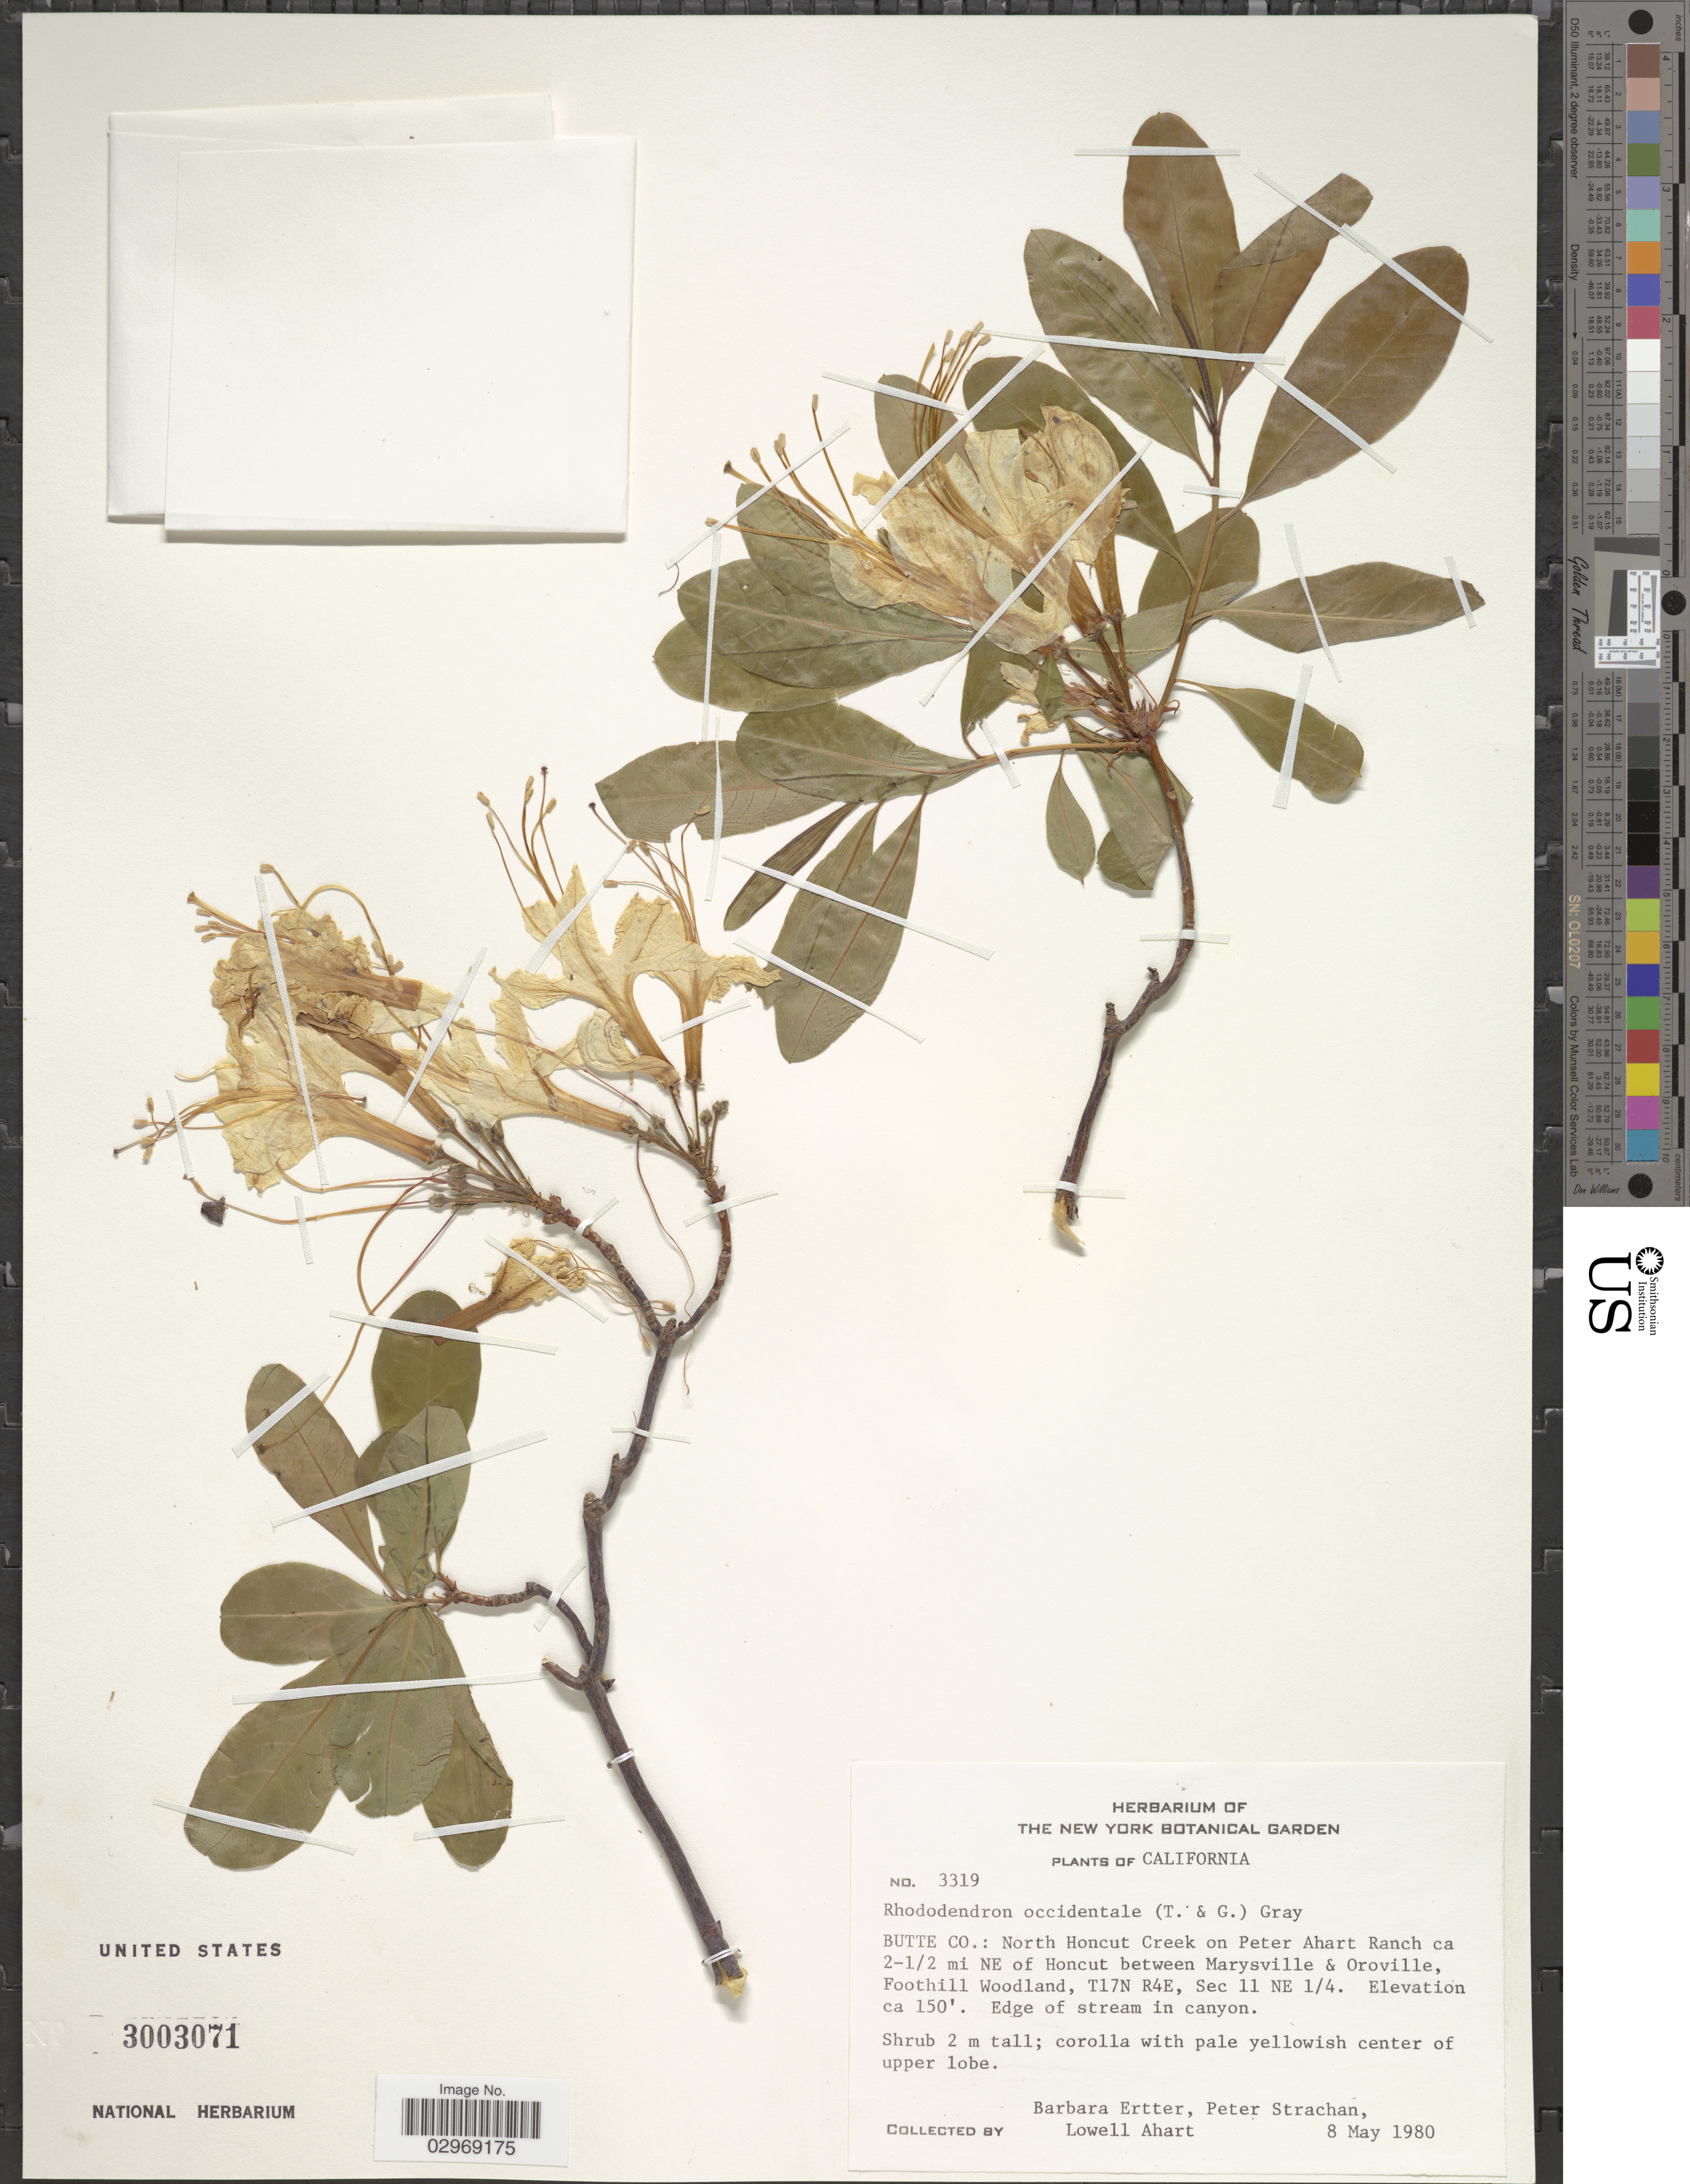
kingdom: Plantae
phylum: Tracheophyta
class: Magnoliopsida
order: Ericales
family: Ericaceae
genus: Rhododendron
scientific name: Rhododendron occidentale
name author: (Torr. & A. Gray) A. Gray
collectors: B. Ertter, P. Strachan & L. Ahart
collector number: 3319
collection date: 1980-05-08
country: United States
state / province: California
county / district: Butte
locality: Butte Co.: North Honcut Creek on Peter Ahart Ranch ca 2-1/2 mi NE of Honcut between Marysville & Oroville, Foothill Woodland, T17N R4E, Sec 11 NE 1/4. Edge of stream in canyon.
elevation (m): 46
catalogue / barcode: US 3003071